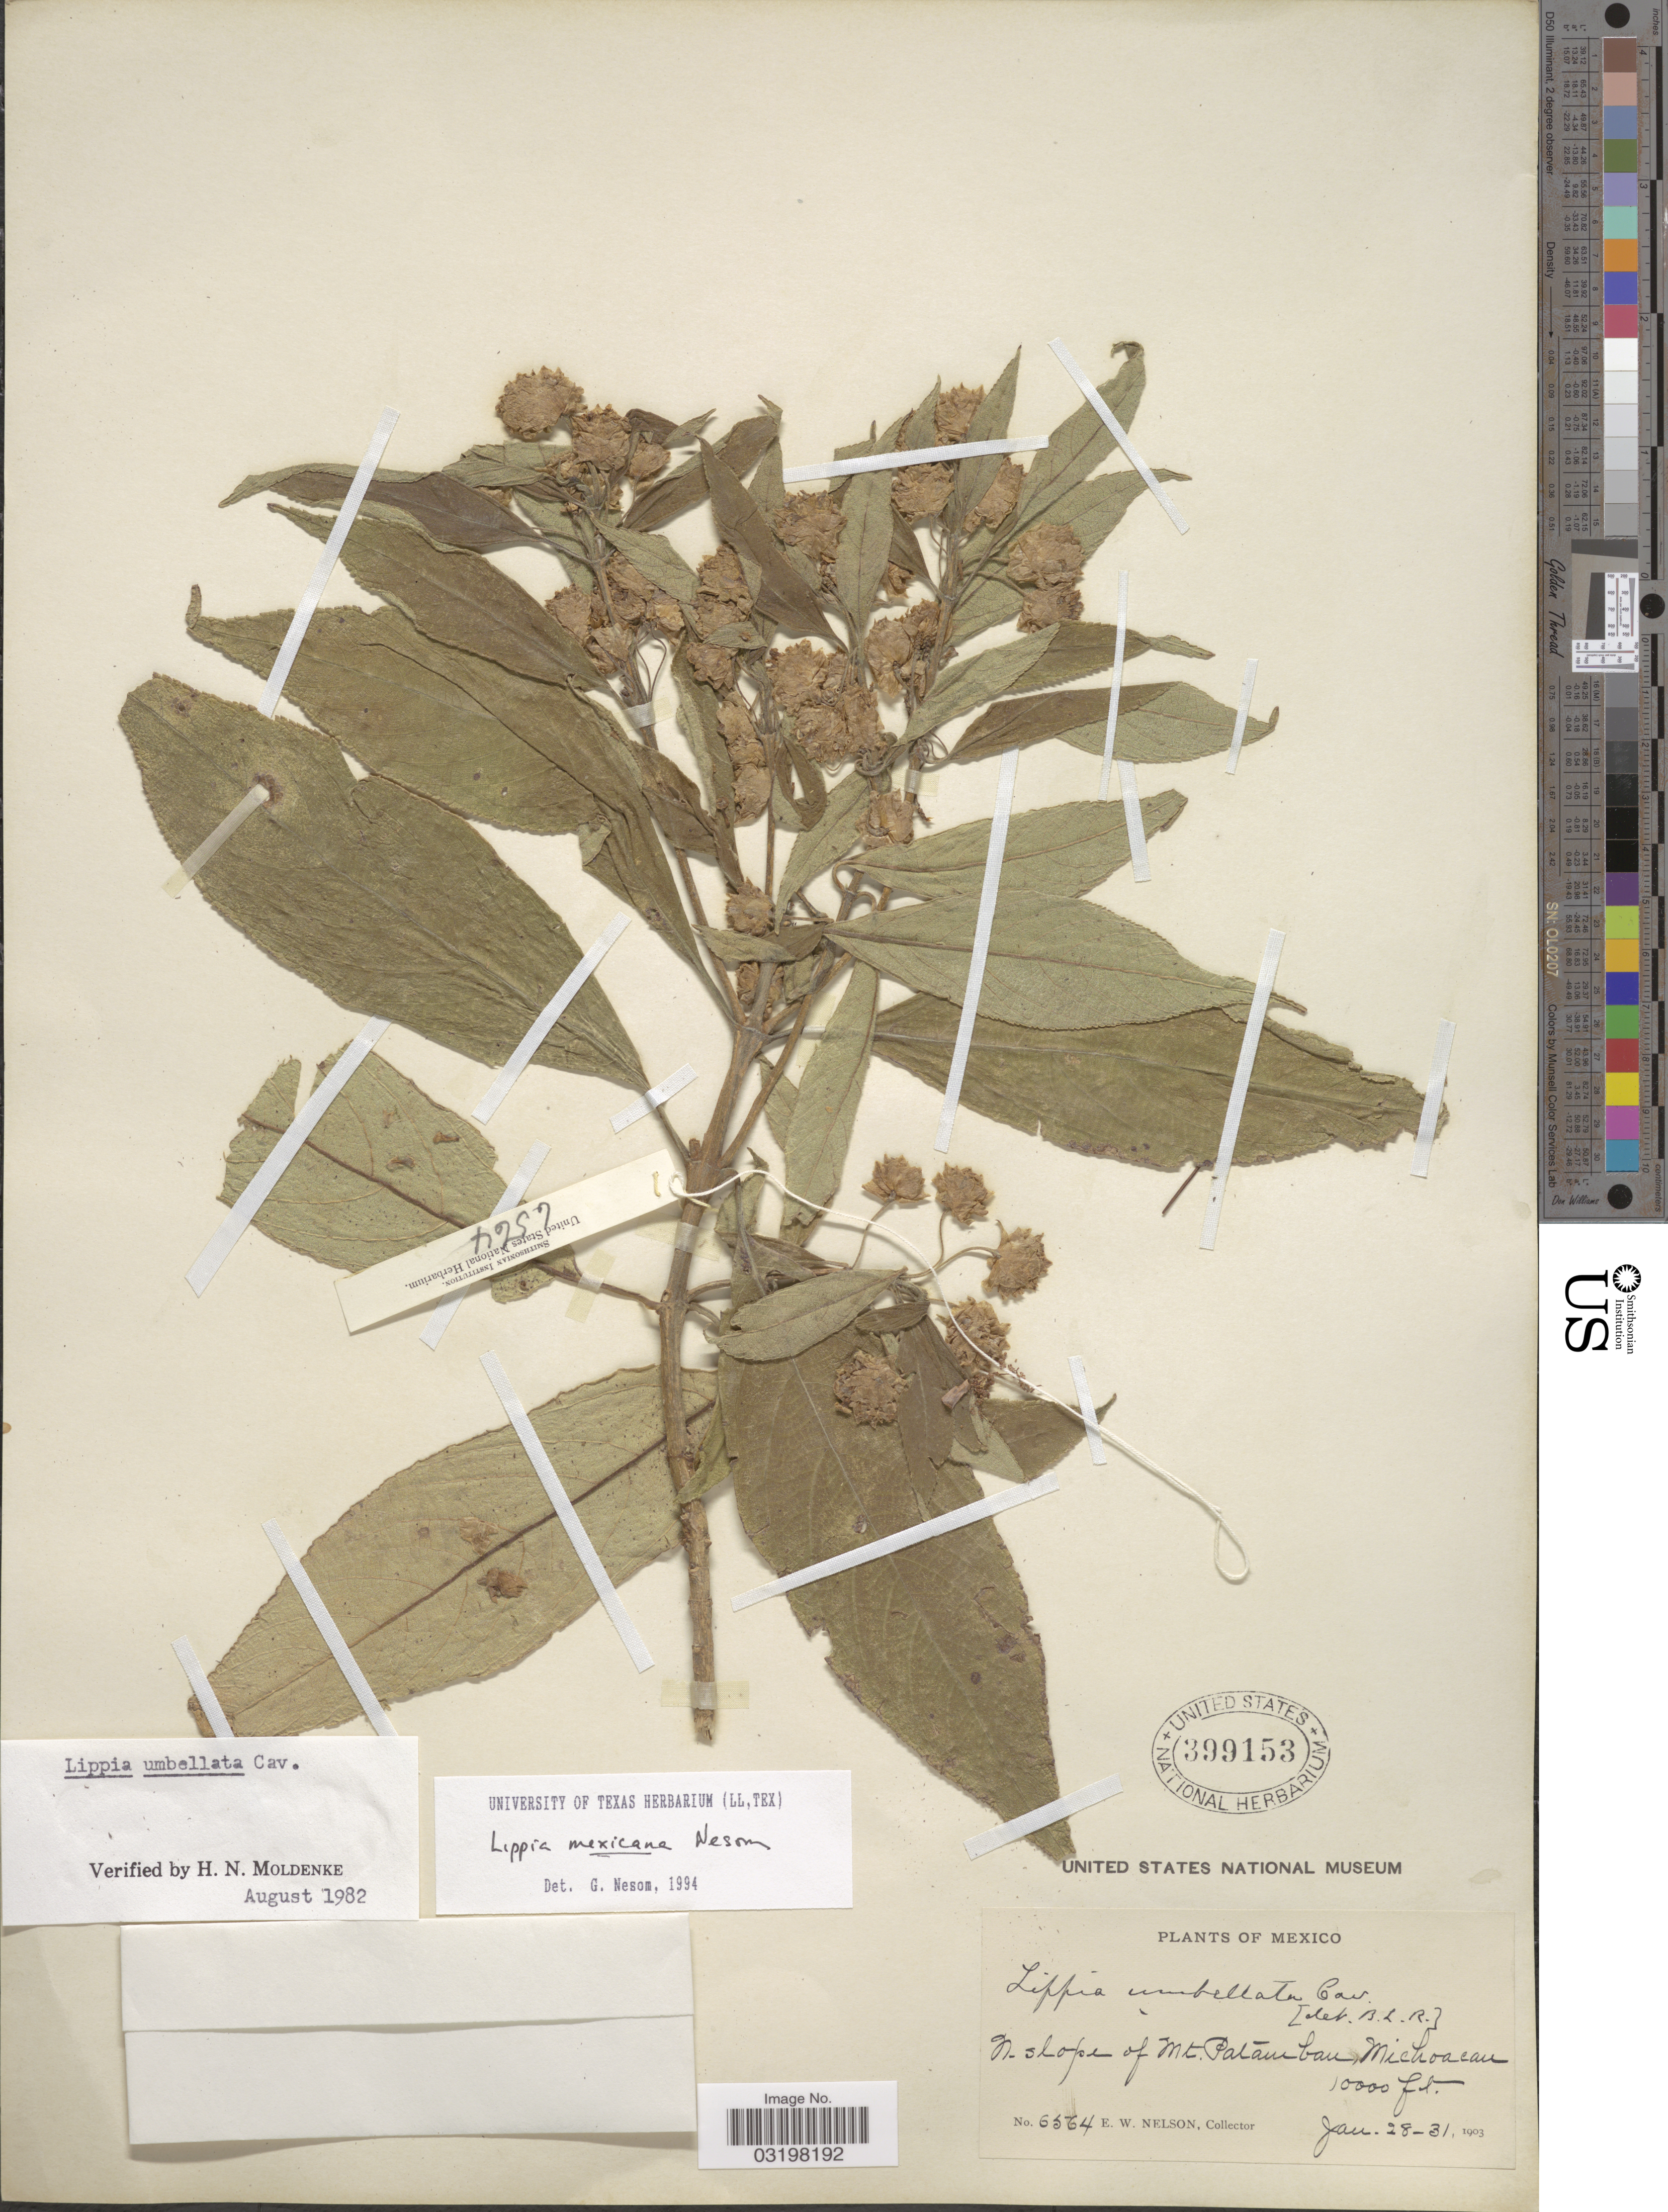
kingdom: Plantae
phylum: Tracheophyta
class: Magnoliopsida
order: Lamiales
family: Verbenaceae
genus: Lippia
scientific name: Lippia mexicana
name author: G.L. Nesom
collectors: E. W. Nelson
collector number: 6564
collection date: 1903-01-28/1903-01-31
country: Mexico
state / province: Michoacán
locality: N. slope of Mt. Patamban.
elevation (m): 3048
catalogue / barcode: US 399153